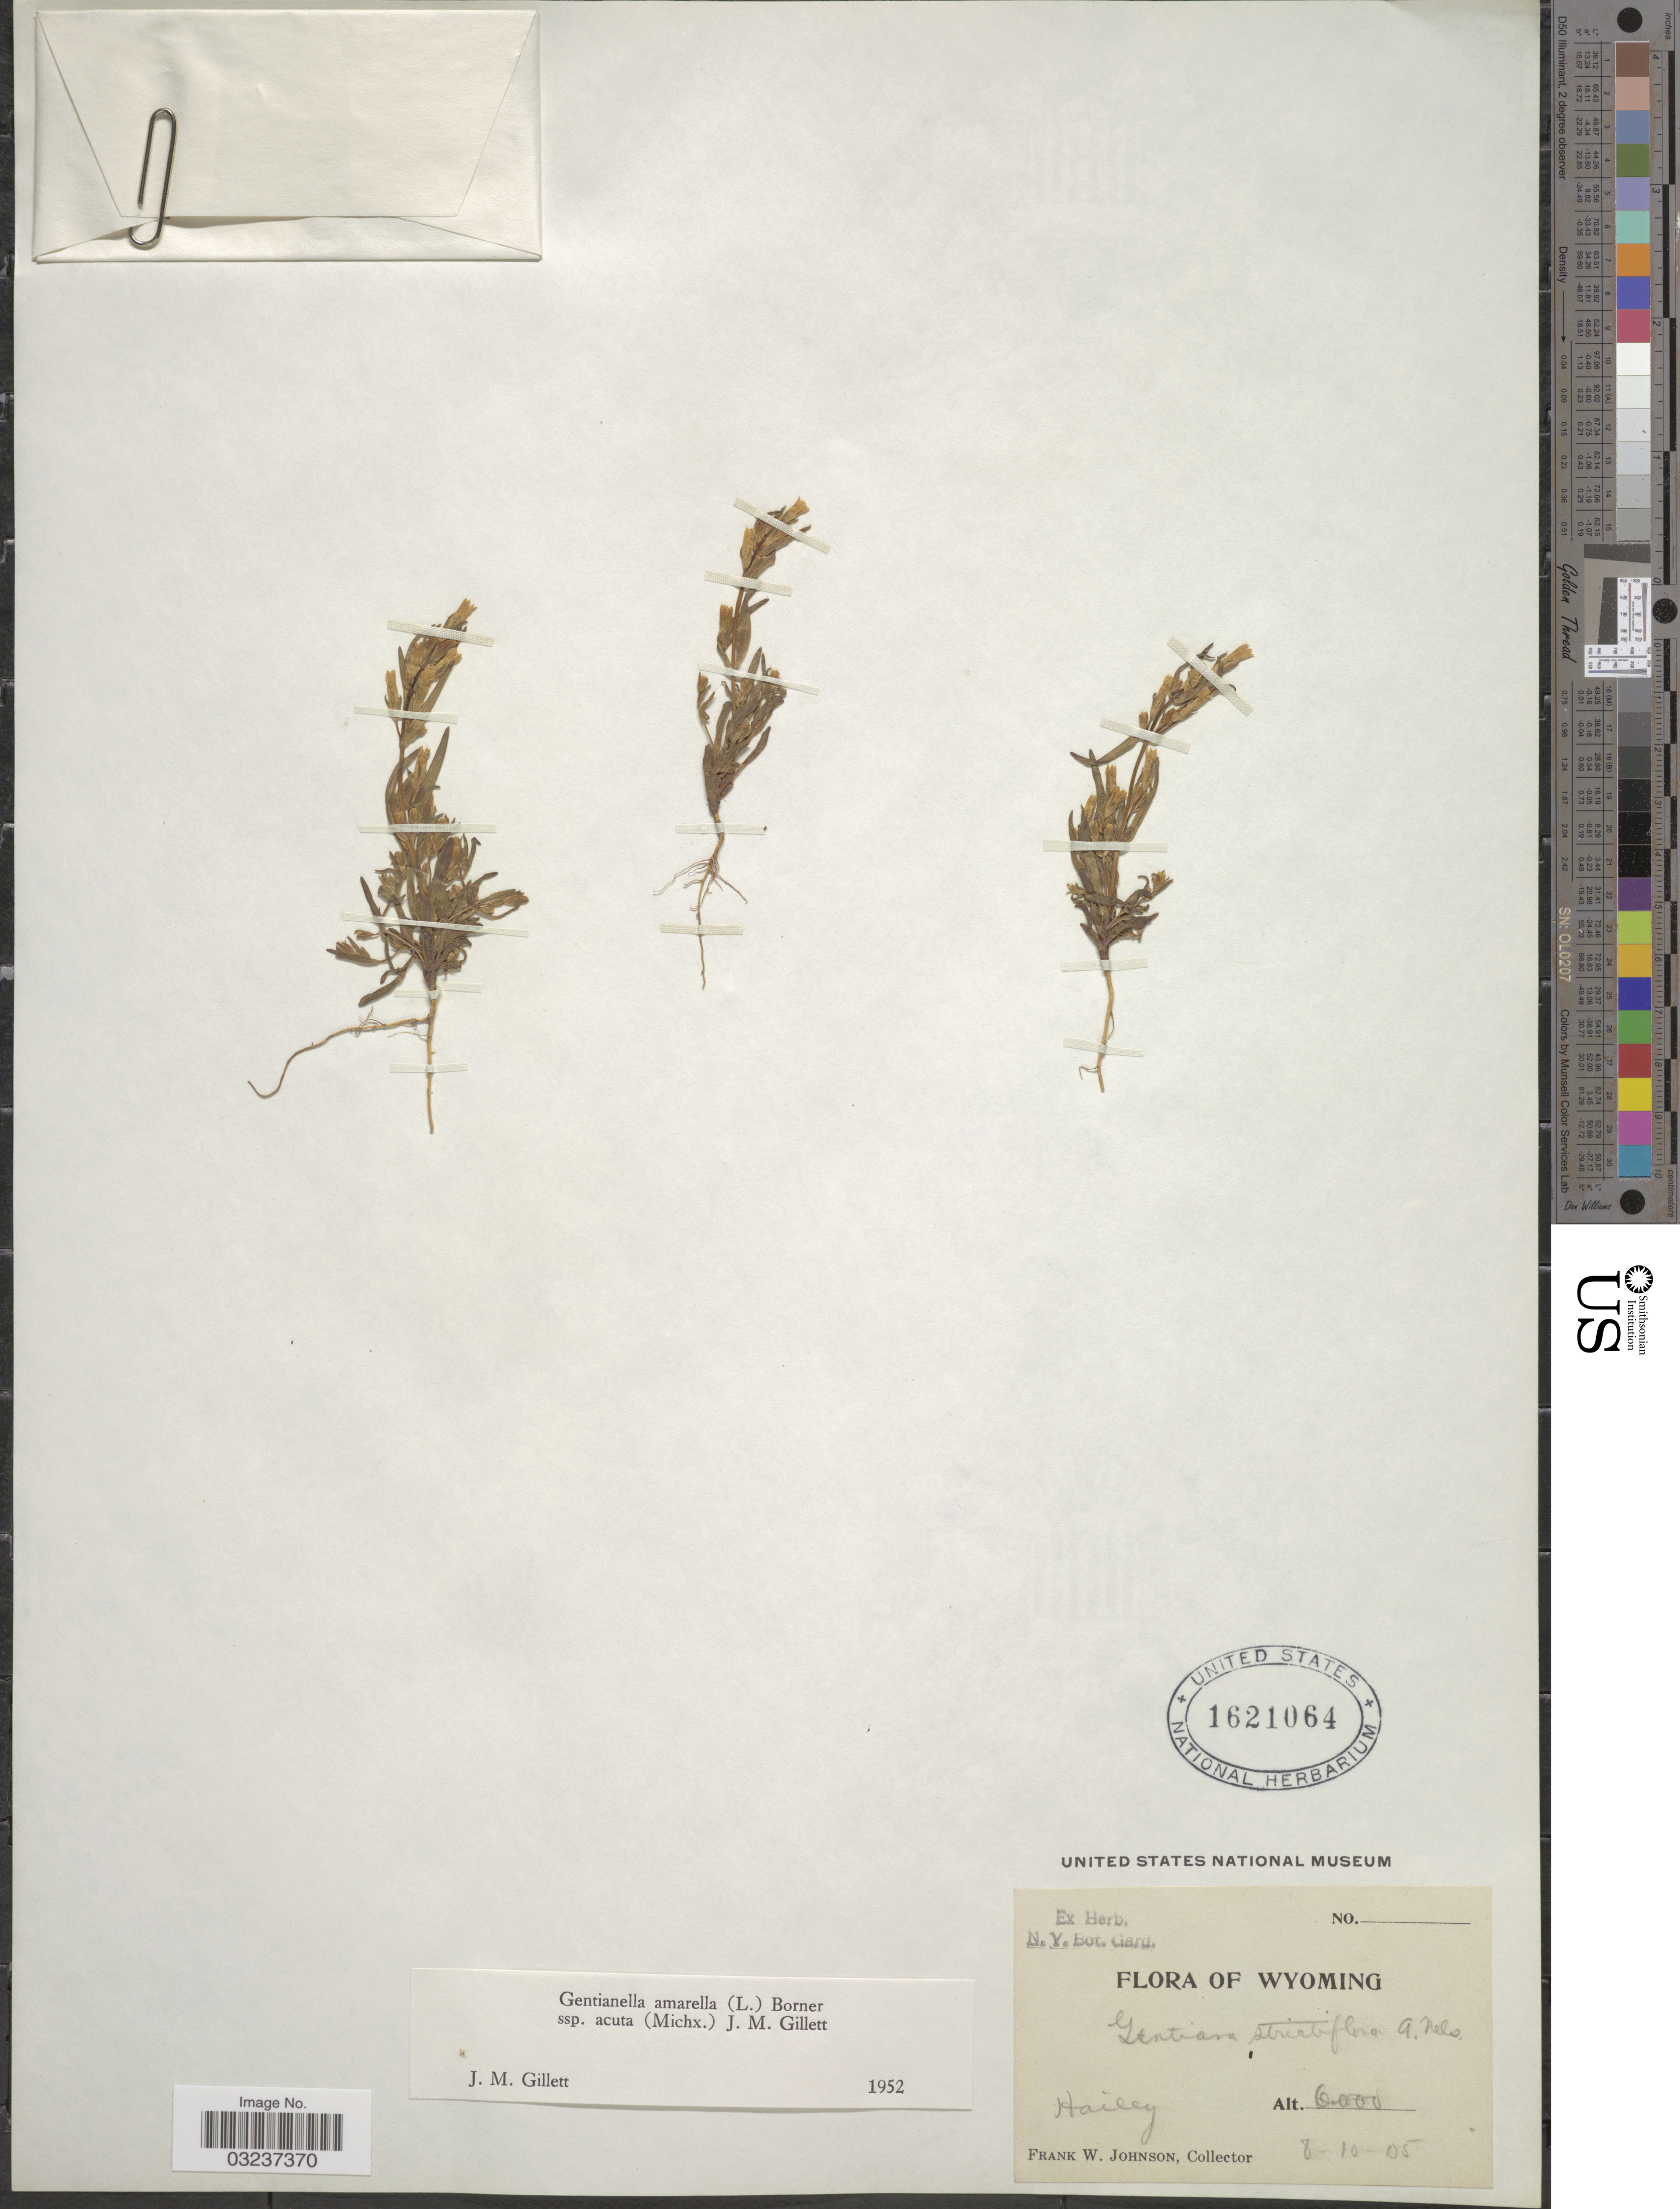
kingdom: Plantae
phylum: Tracheophyta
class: Magnoliopsida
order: Gentianales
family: Gentianaceae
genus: Gentianella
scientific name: Gentianella amarella subsp. acuta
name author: (Michx.) J.M. Gillett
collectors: F. W. Johnson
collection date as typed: Transcribed d/m/y: 10/8/5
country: United States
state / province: Wyoming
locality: Hailey.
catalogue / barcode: US 1621064